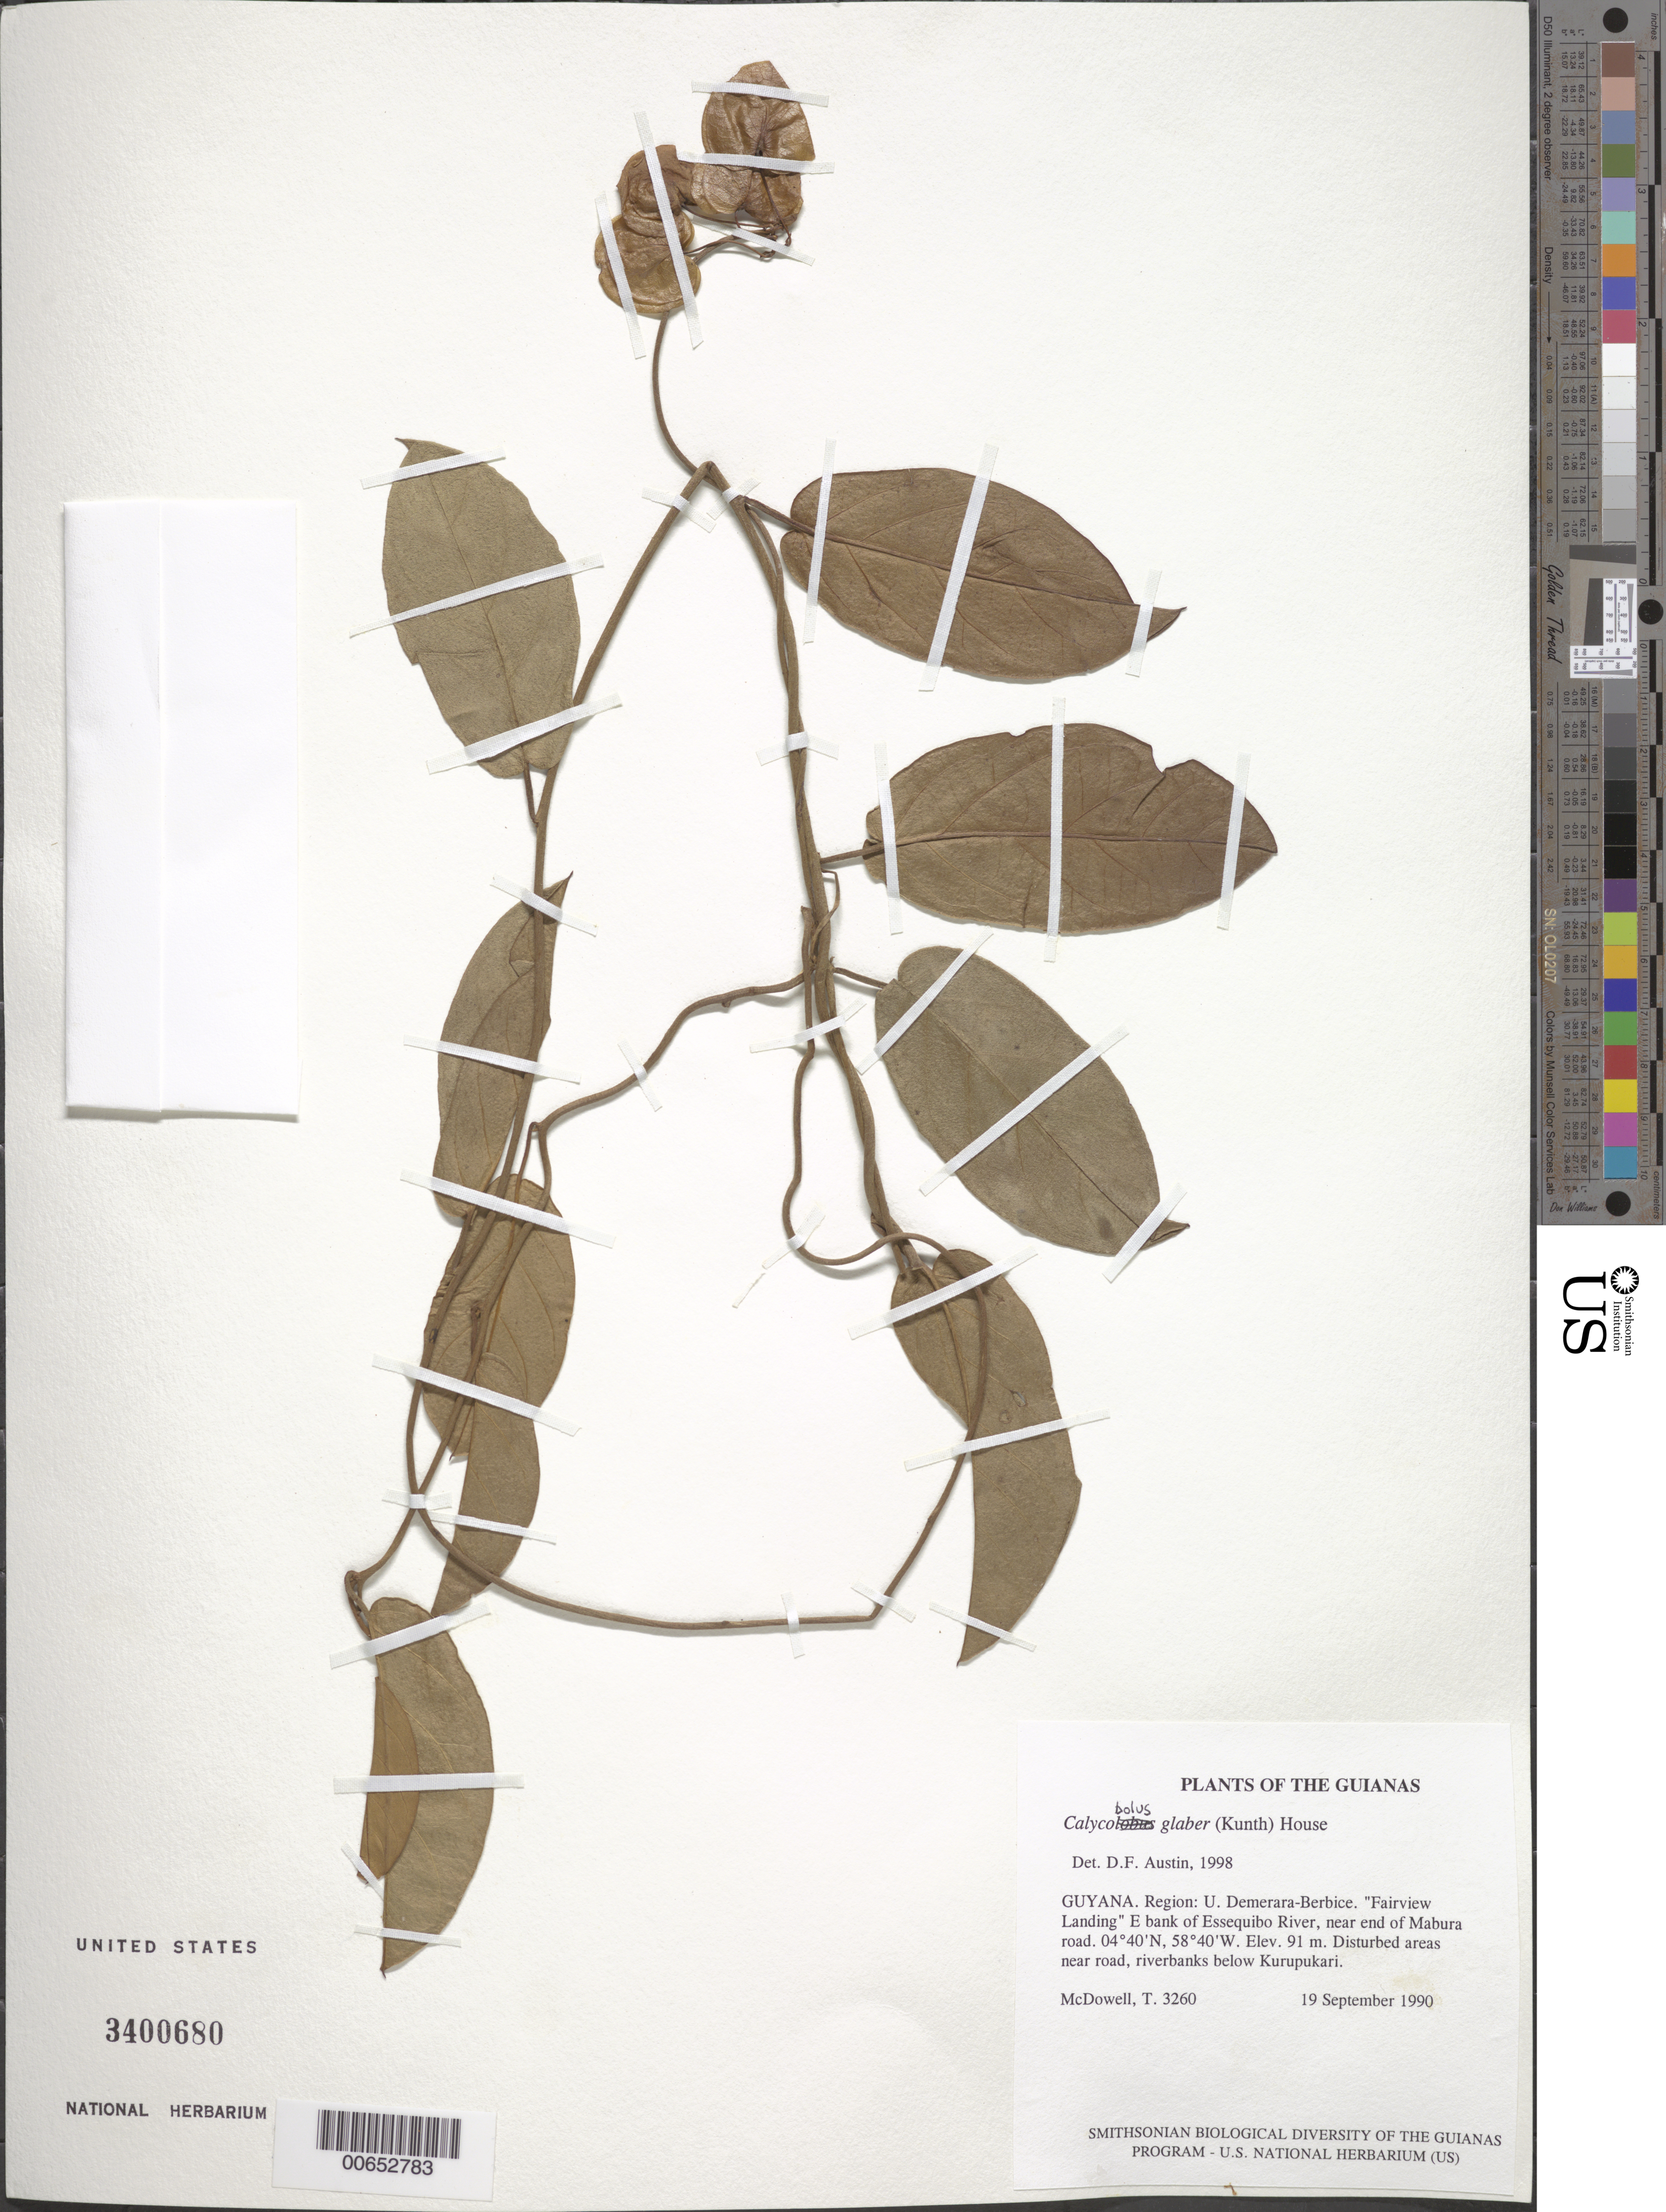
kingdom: Plantae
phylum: Tracheophyta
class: Magnoliopsida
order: Solanales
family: Convolvulaceae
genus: Calycobolus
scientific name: Calycobolus glaber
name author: (Kunth) House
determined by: Austin, D. F.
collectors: T. McDowell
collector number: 3260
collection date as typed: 19 September 1990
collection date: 1990-09-19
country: Guyana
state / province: U. Demerara-Berbice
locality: "Fairview Landing" E bank of Essequibo River, near end of Mabura road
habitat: Disturbed areas near road, riverbanks below Kurupukari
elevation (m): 91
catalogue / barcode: US 3400680